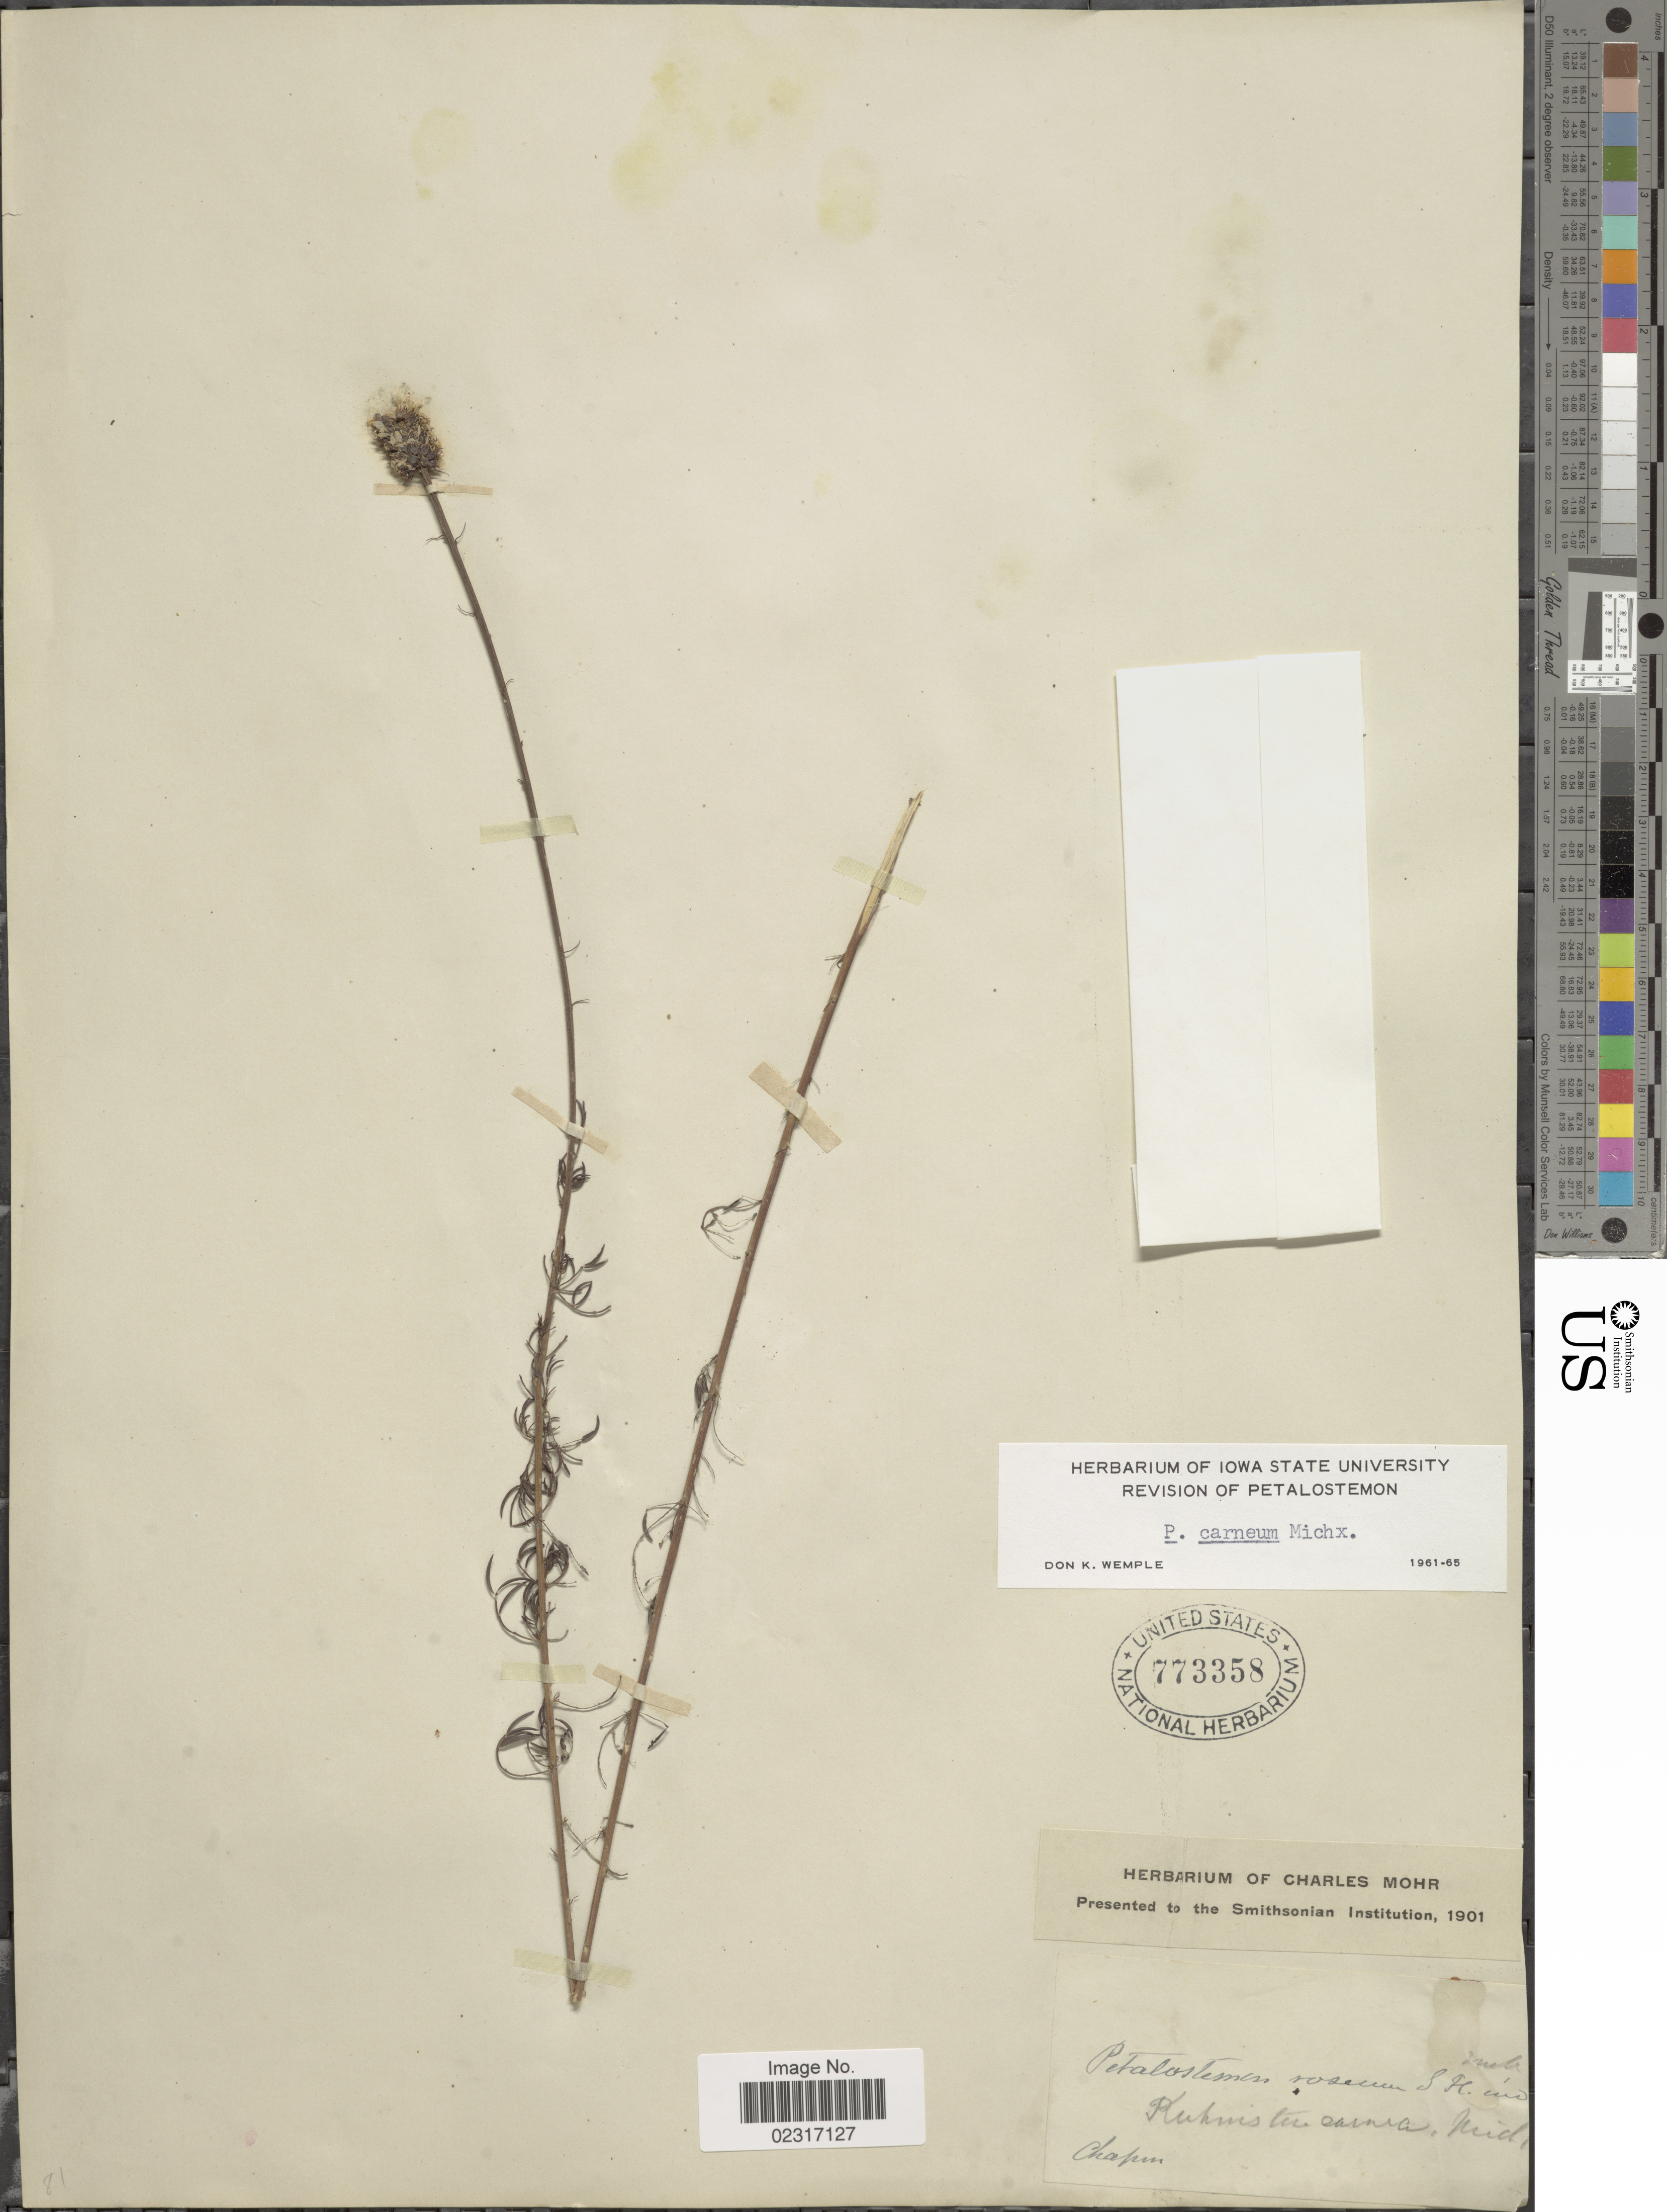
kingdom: Plantae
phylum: Tracheophyta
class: Magnoliopsida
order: Fabales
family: Fabaceae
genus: Dalea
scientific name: Dalea carnea var. carnea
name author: (Michx.) Poir.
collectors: A. Chapman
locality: Rukins earna, Mid. [interpreted] [unsure placement]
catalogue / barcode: US 773358